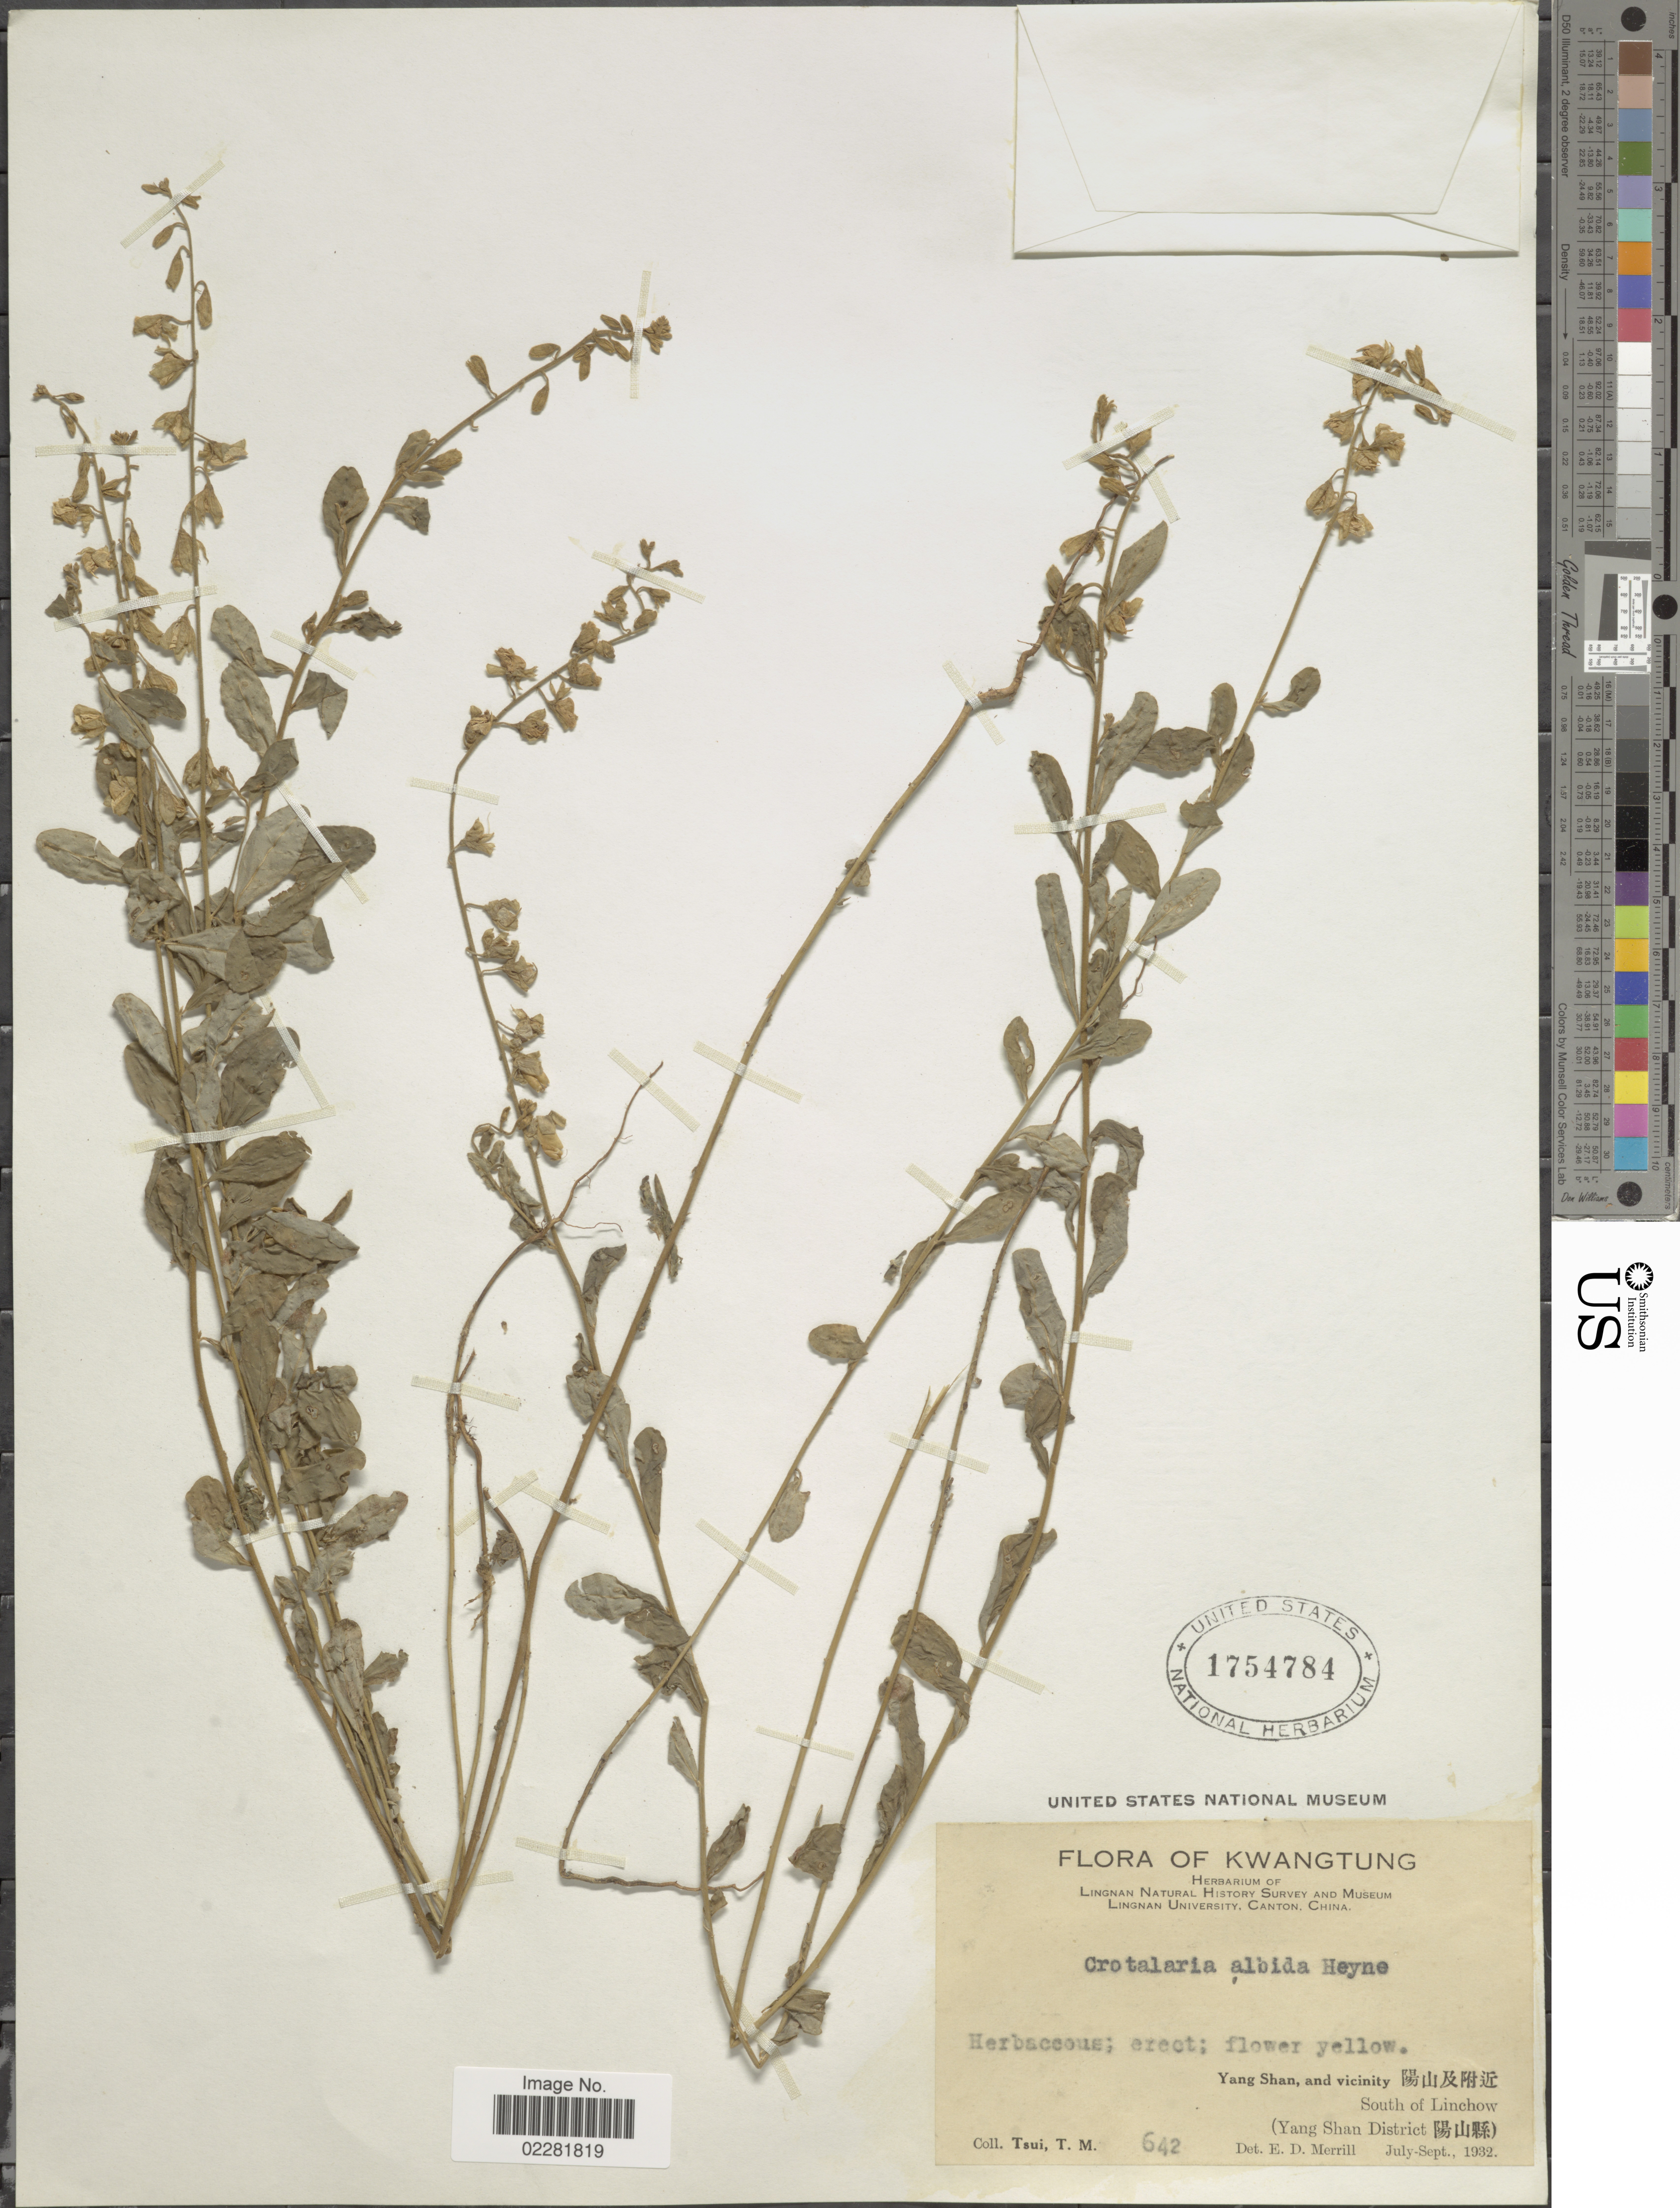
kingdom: Plantae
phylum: Tracheophyta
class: Magnoliopsida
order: Fabales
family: Fabaceae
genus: Crotalaria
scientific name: Crotalaria albida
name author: B. Heyne ex Roth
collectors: T. Tsui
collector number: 642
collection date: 1932-07/1932-09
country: China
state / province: Guangdong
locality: Kwangtung, Yang Shan, and vicinity, south of Linchow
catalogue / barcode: US 1754784